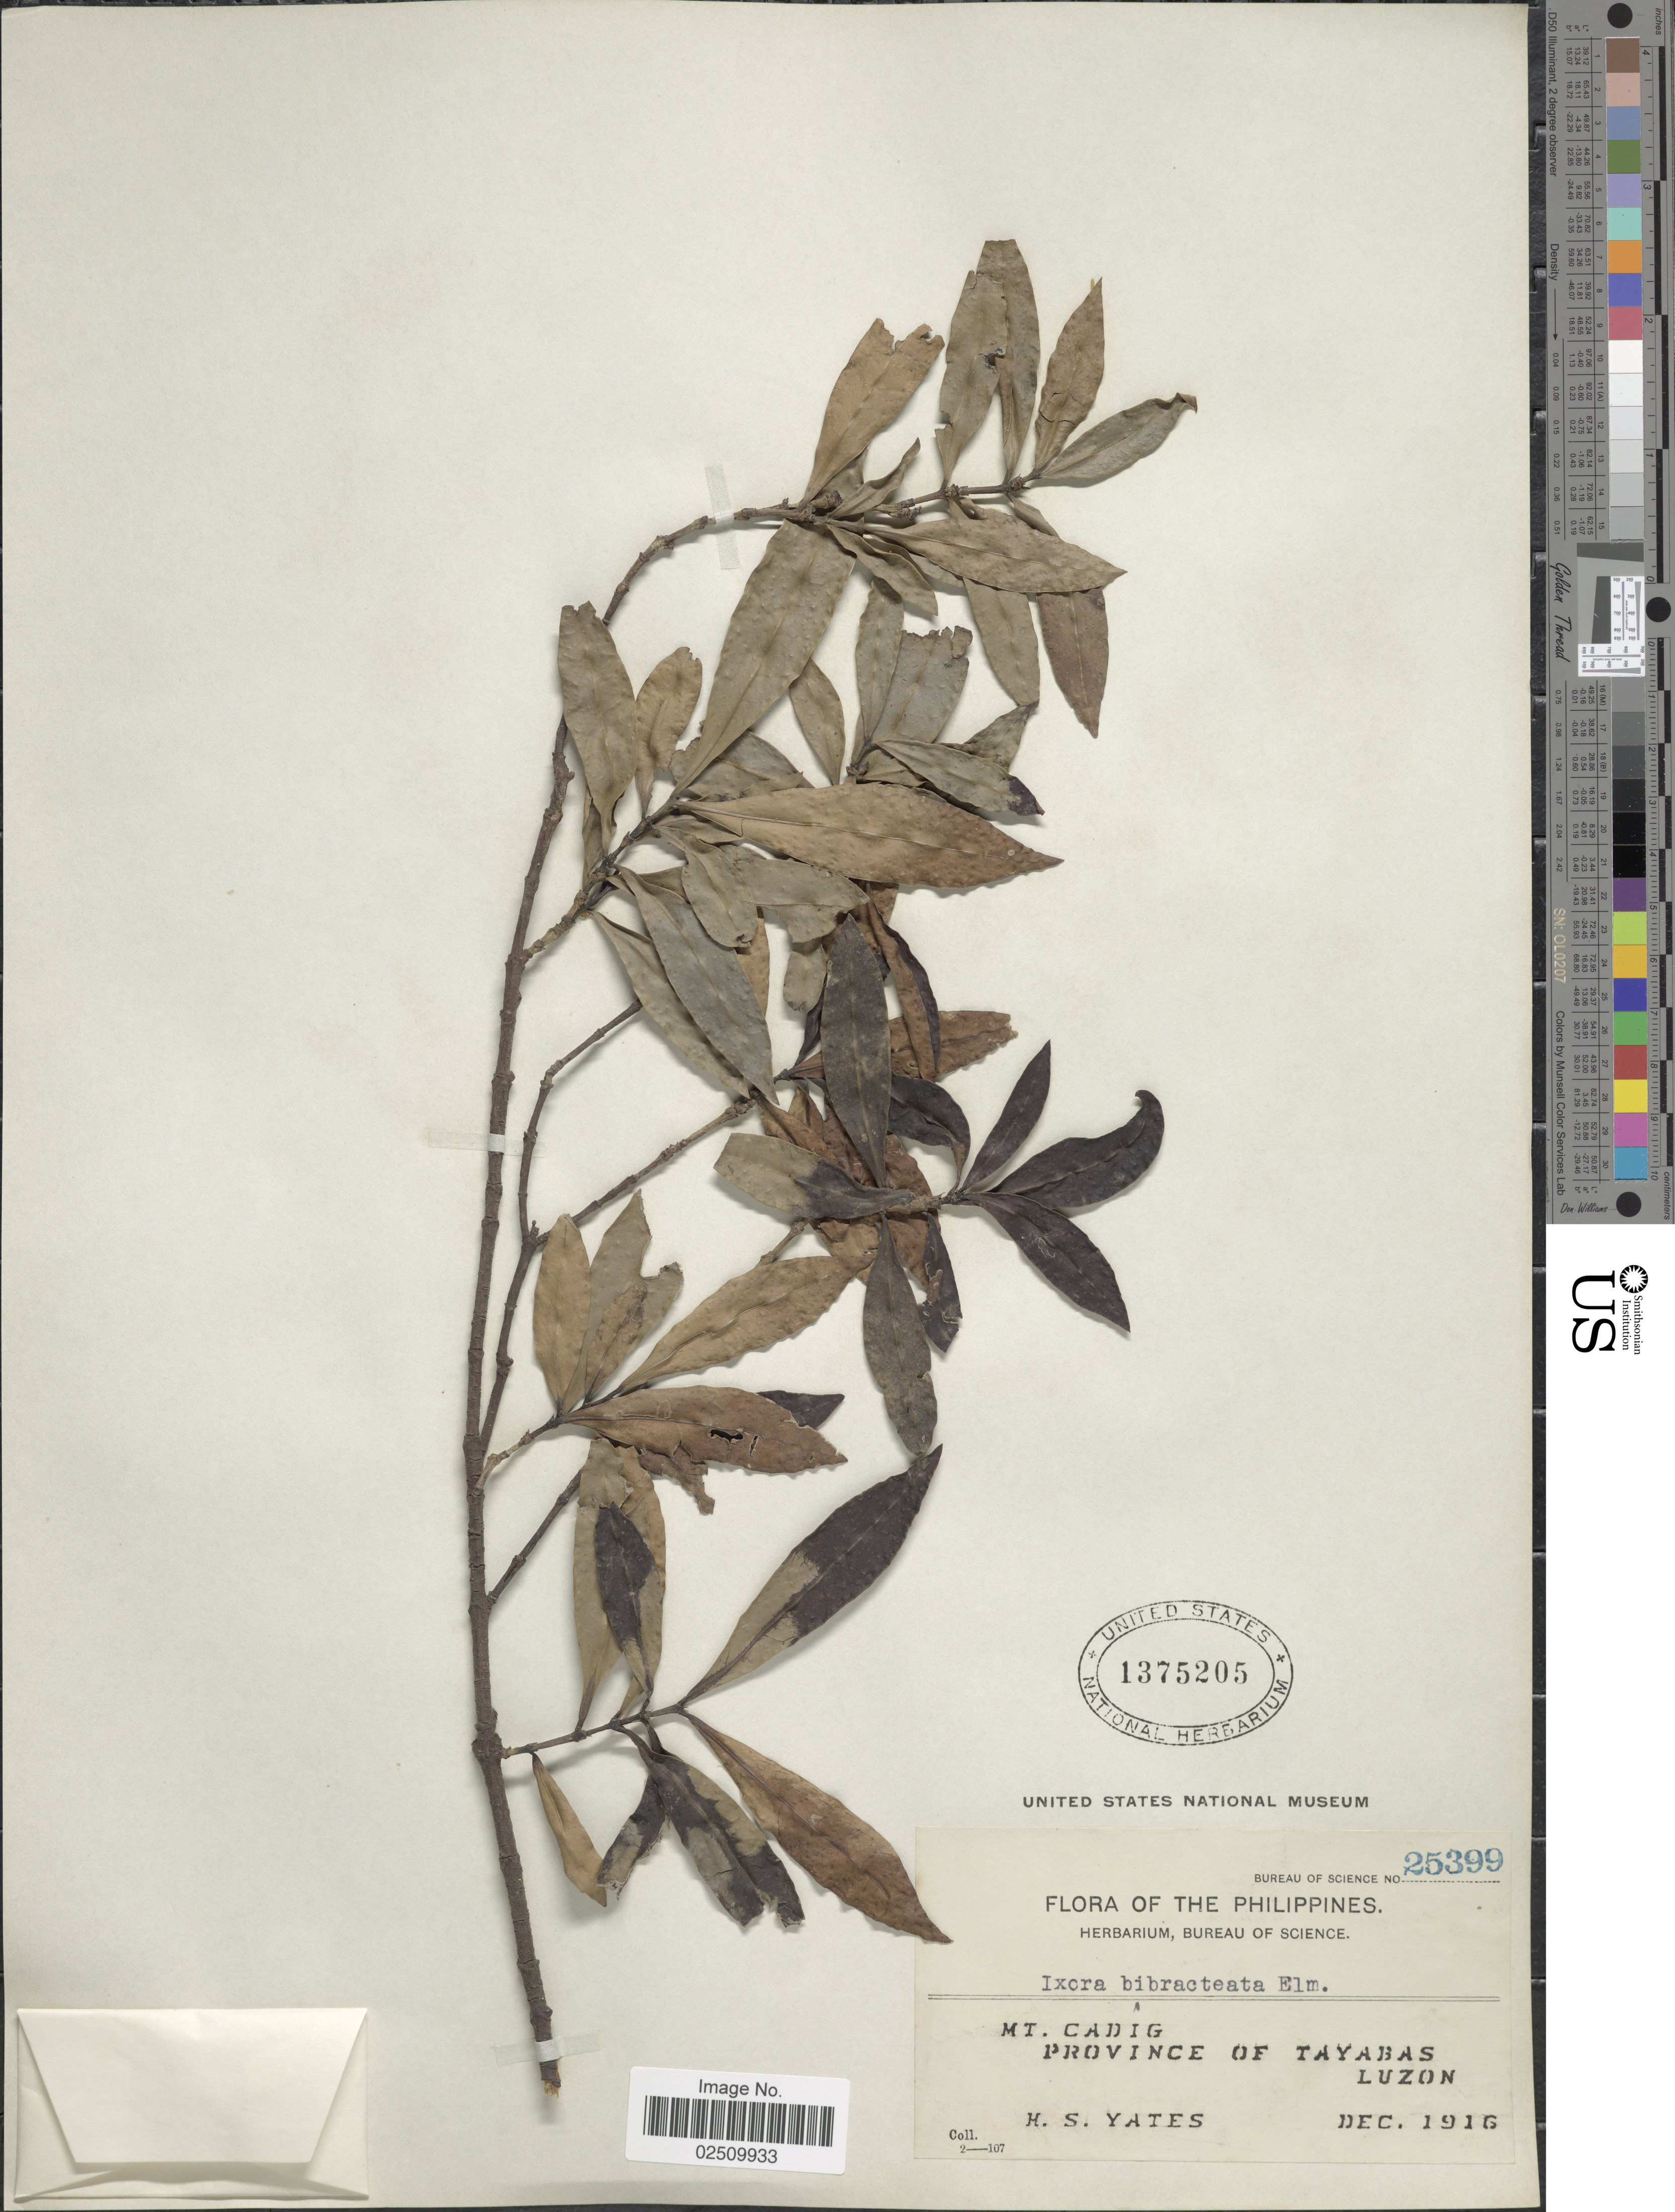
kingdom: Plantae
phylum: Tracheophyta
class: Magnoliopsida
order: Gentianales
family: Rubiaceae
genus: Ixora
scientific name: Ixora bibracteata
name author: Elmer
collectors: H. S. Yates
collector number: Bureau of Science 25399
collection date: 1916-12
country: Philippines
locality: Mt. Cadig. Province of Tayabas. Luzon.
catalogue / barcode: US 1375205